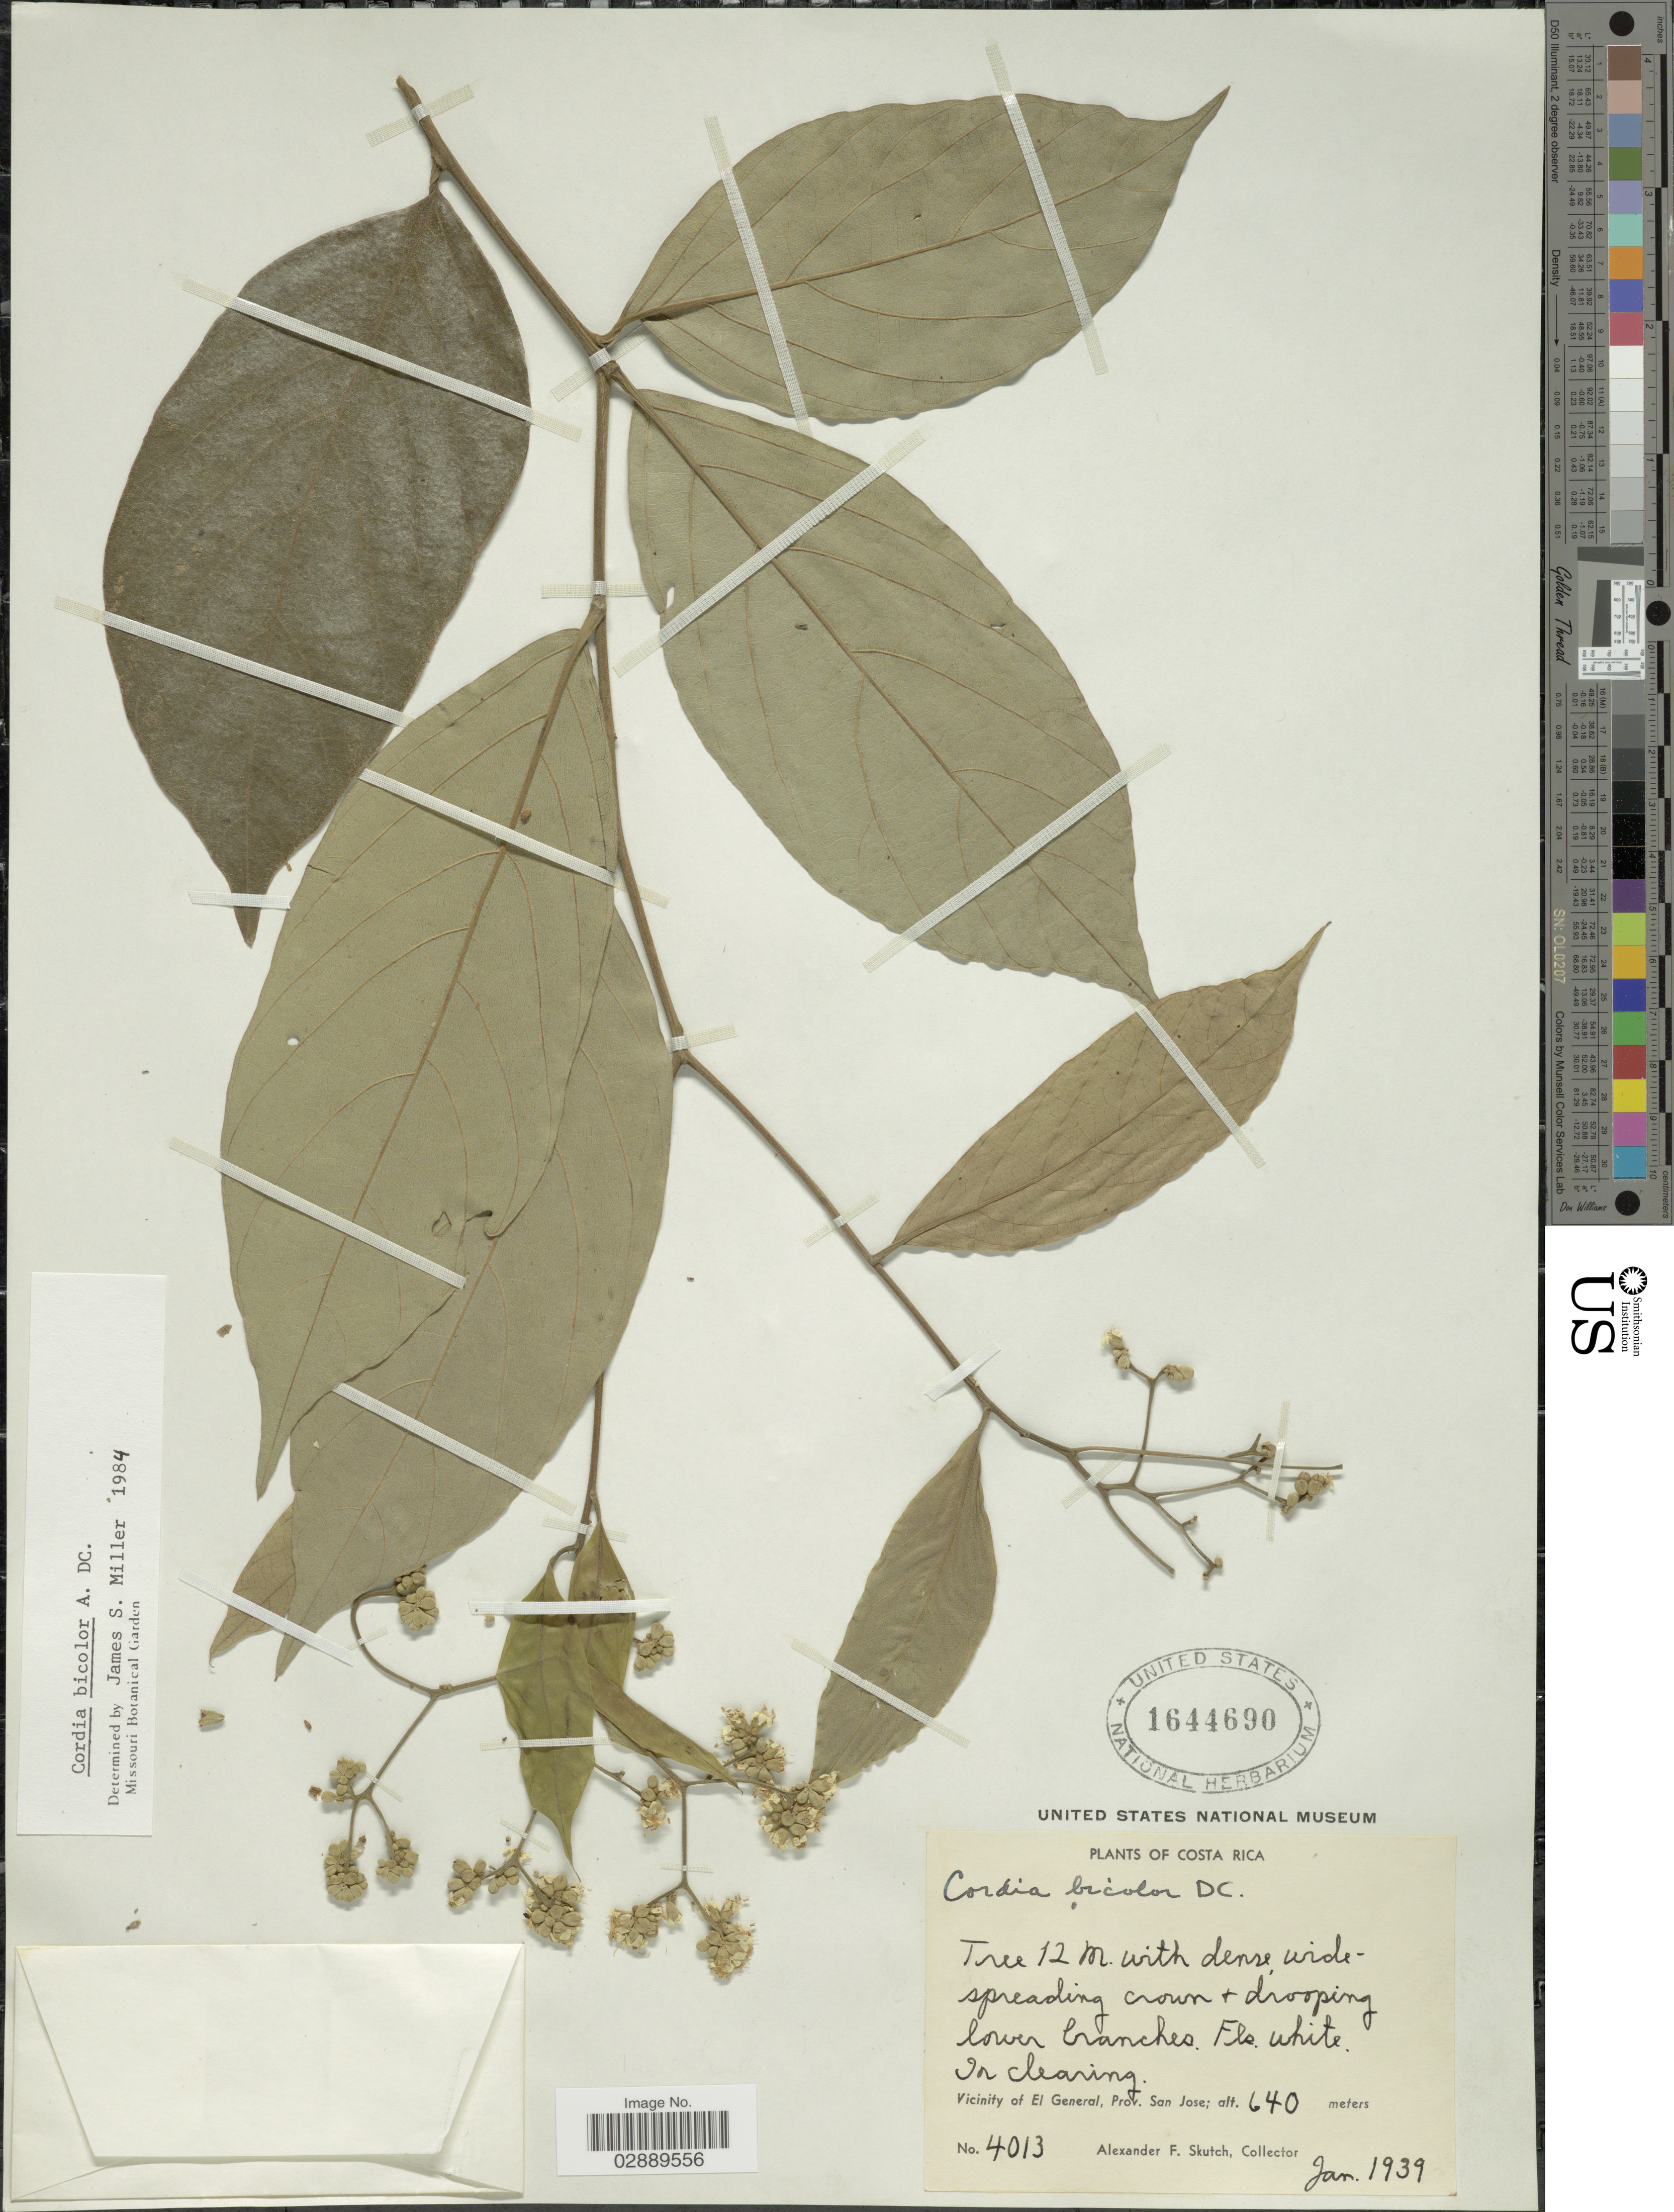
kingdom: Plantae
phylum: Tracheophyta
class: Magnoliopsida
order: Boraginales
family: Cordiaceae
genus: Cordia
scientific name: Cordia bicolor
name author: A. DC.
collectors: A. F. Skutch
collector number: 4013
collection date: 1939-01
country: Costa Rica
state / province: San José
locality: Vicinity of El General.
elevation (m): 640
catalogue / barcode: US 1644690